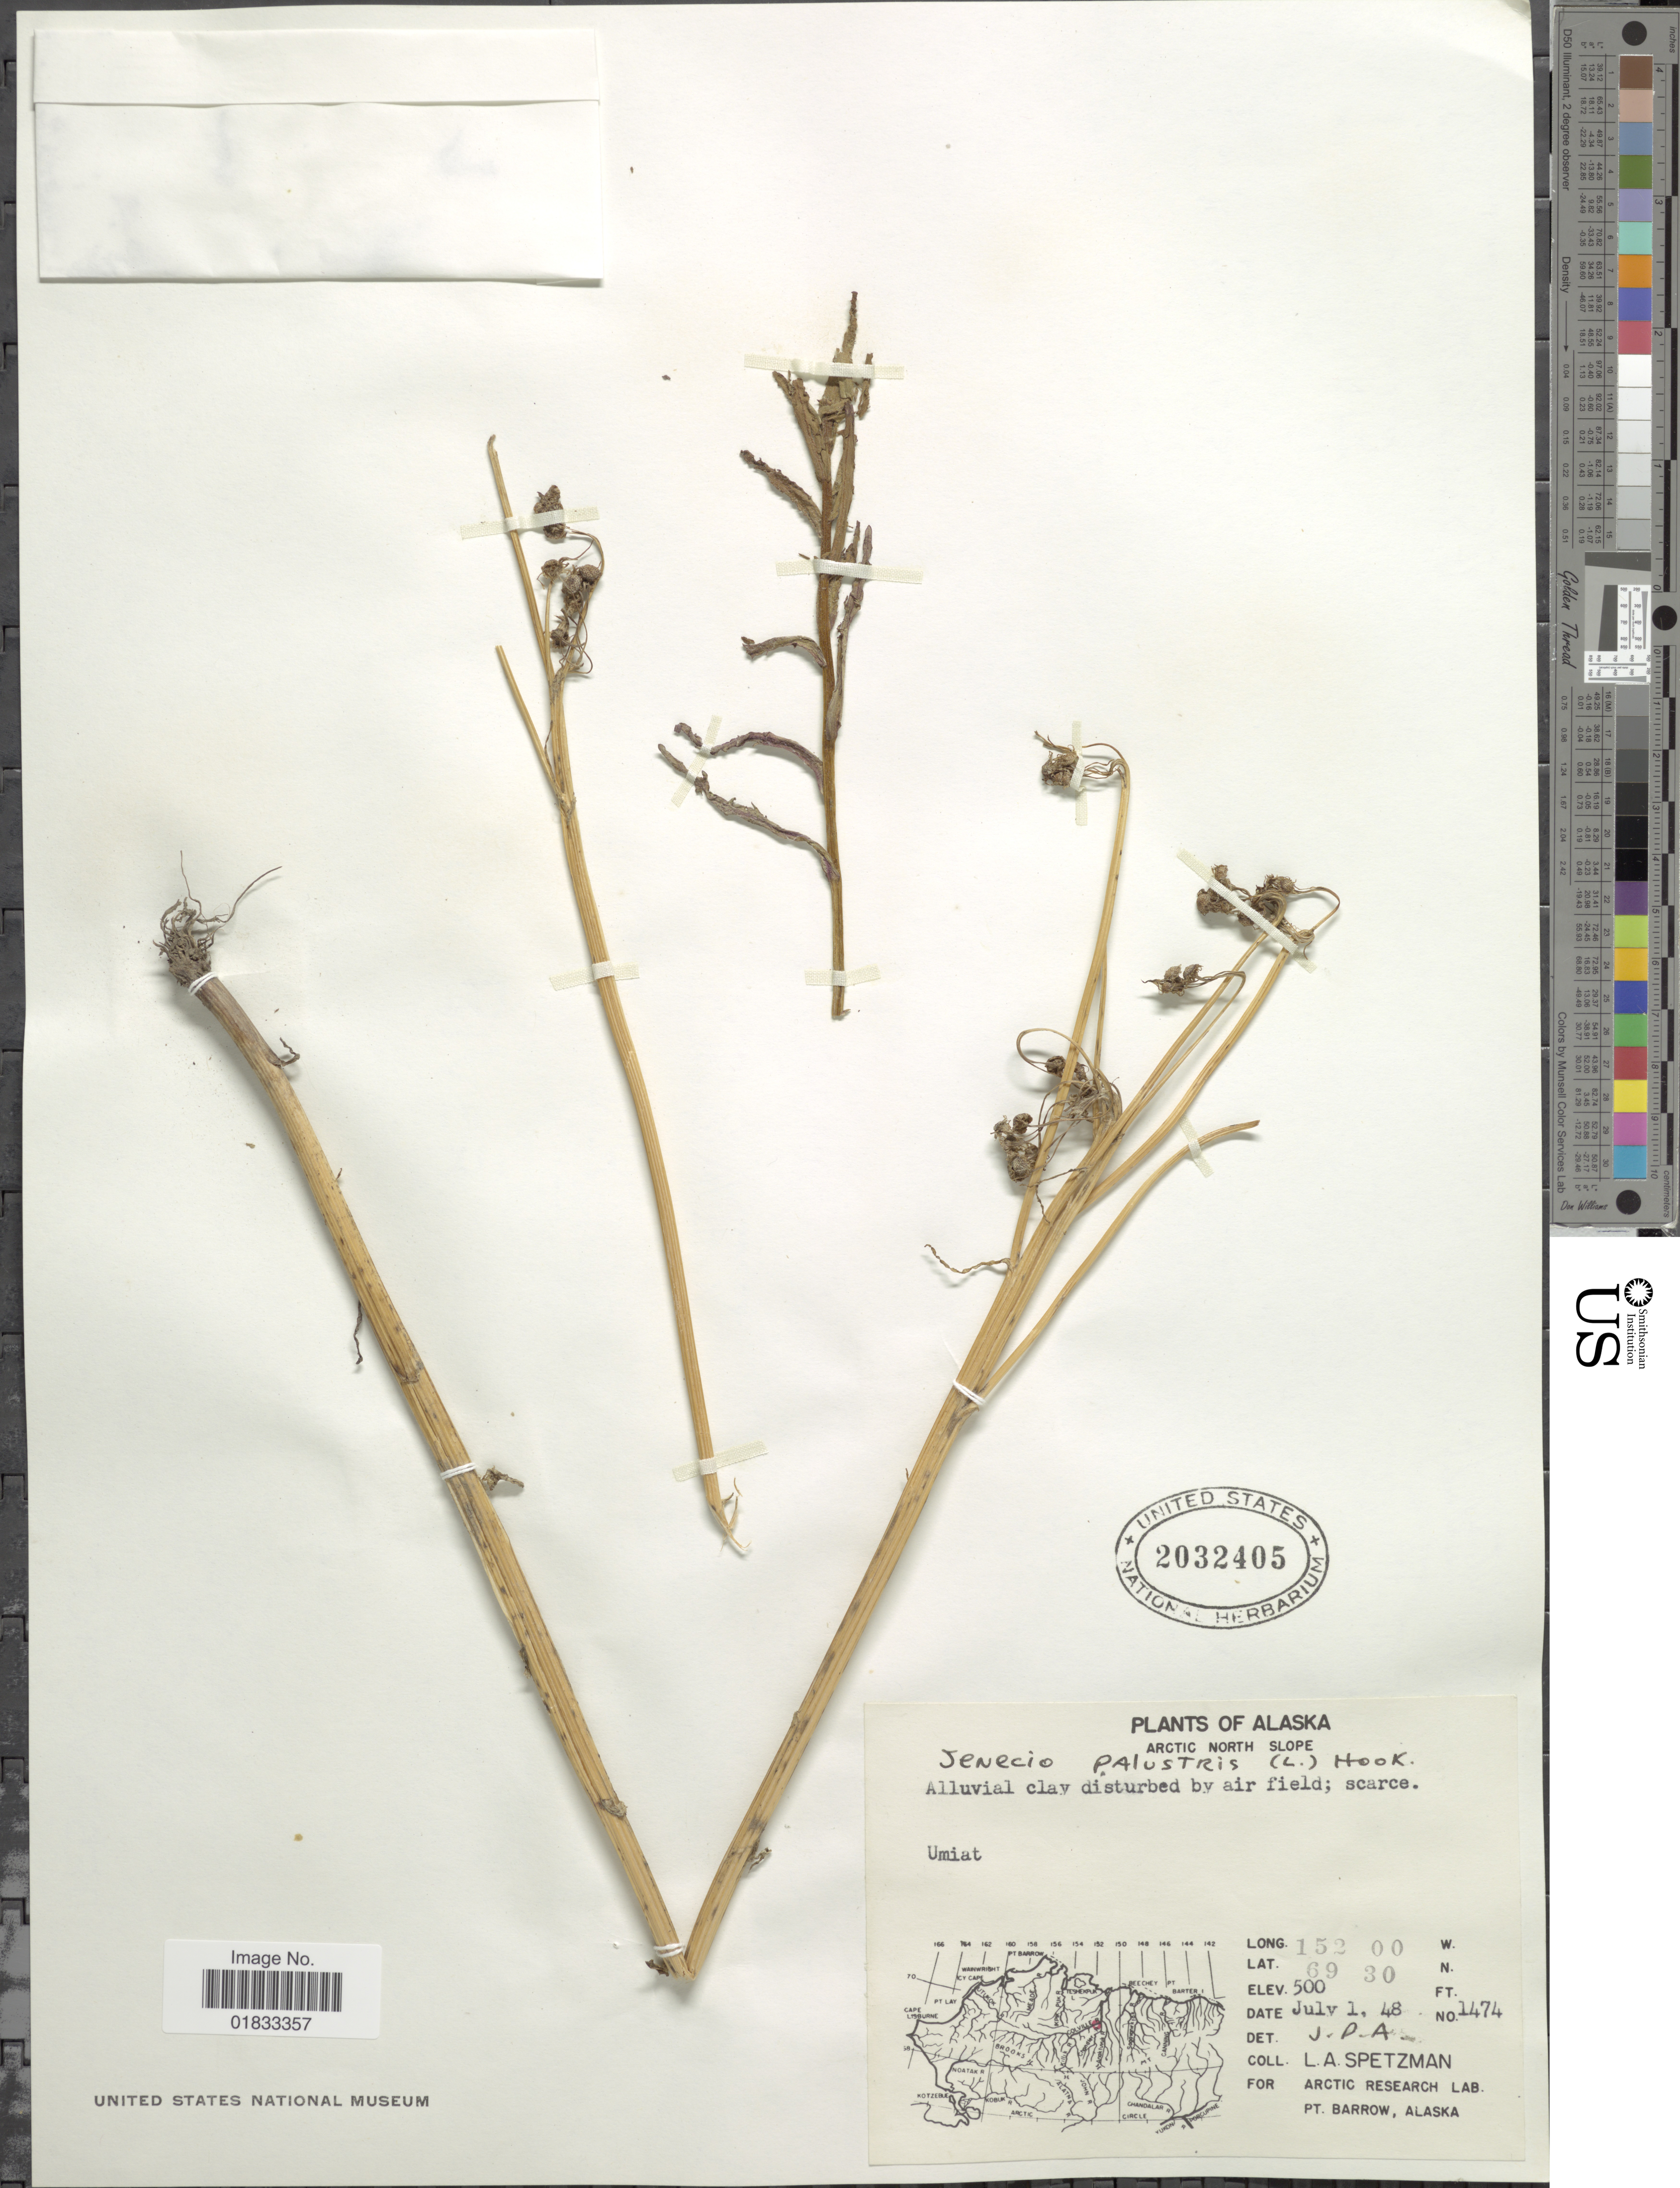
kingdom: Plantae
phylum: Tracheophyta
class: Magnoliopsida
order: Asterales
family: Asteraceae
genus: Tephroseris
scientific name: Tephroseris palustris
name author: (L.) Rchb.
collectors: L. Spetzman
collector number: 1474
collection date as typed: Transcribed d/m/y: 1/7/48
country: United States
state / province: Alaska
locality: Arctic North Slope, Umiat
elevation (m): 152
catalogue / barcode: US 2032405